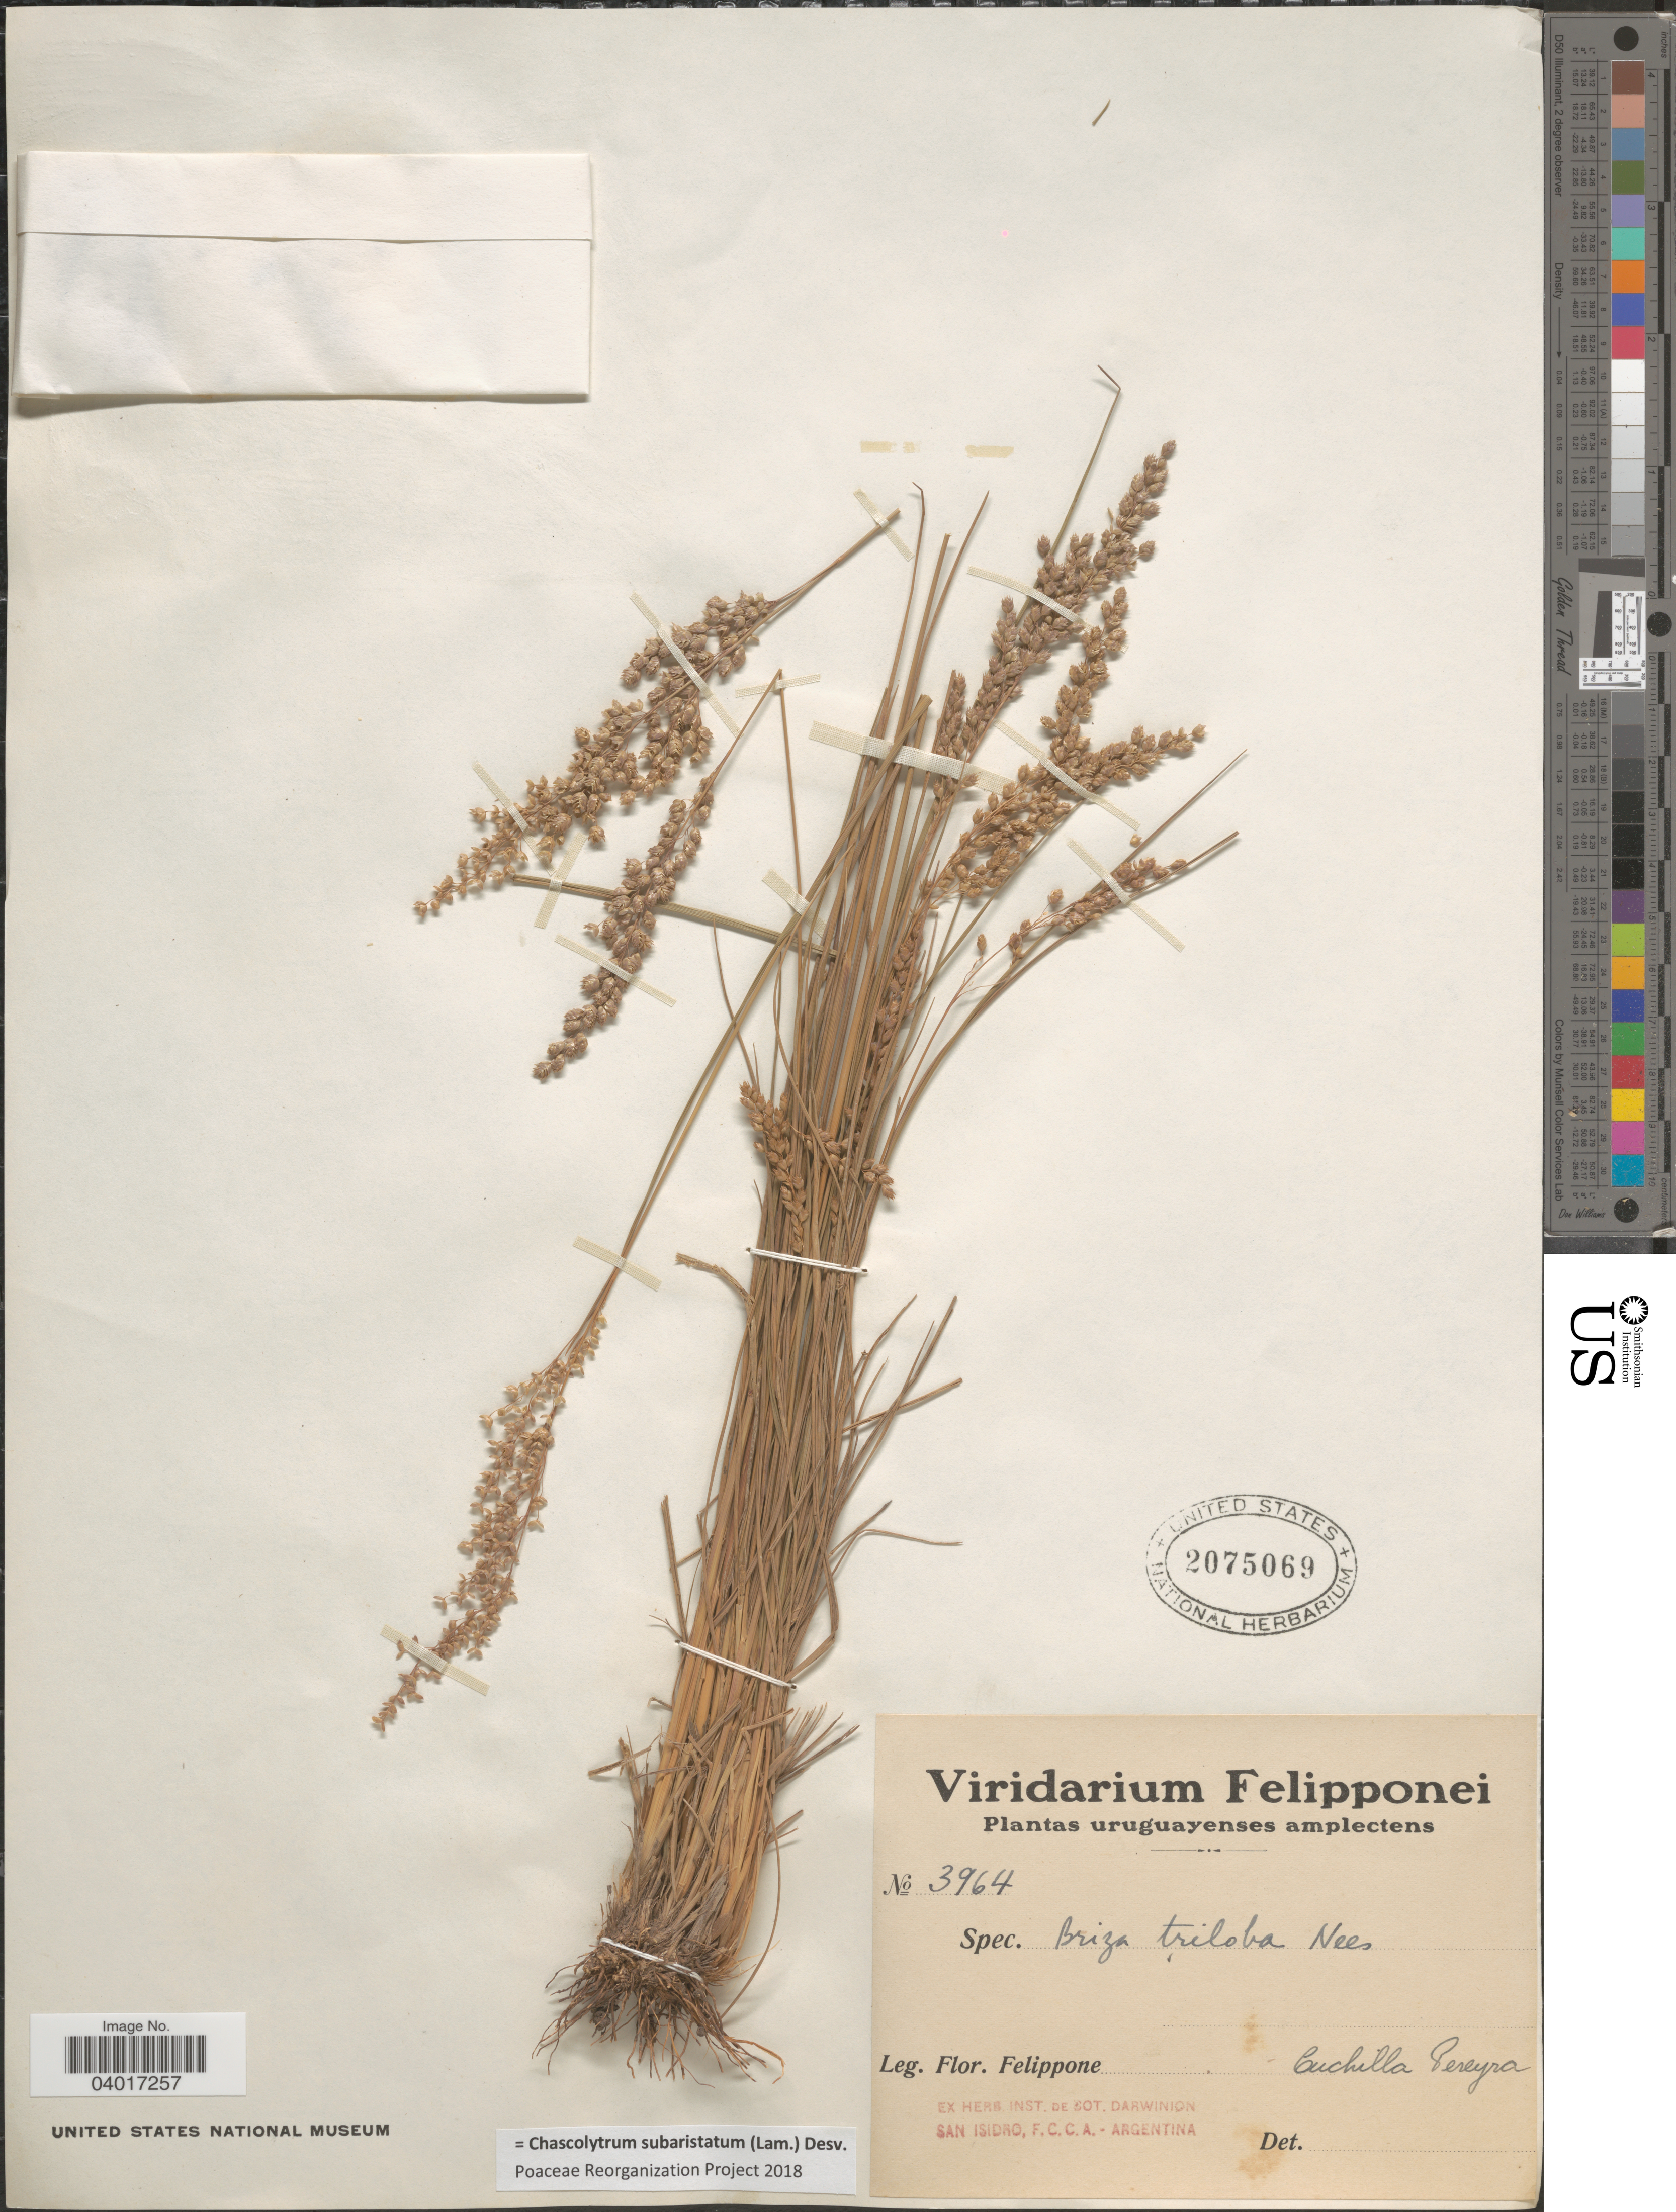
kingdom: Plantae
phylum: Tracheophyta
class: Liliopsida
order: Poales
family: Poaceae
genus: Chascolytrum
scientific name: Chascolytrum subaristatum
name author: (Lam.) Desv.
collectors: F. Felippone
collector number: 3964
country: Uruguay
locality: Cuchilla Pereyra.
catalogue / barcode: US 2075069